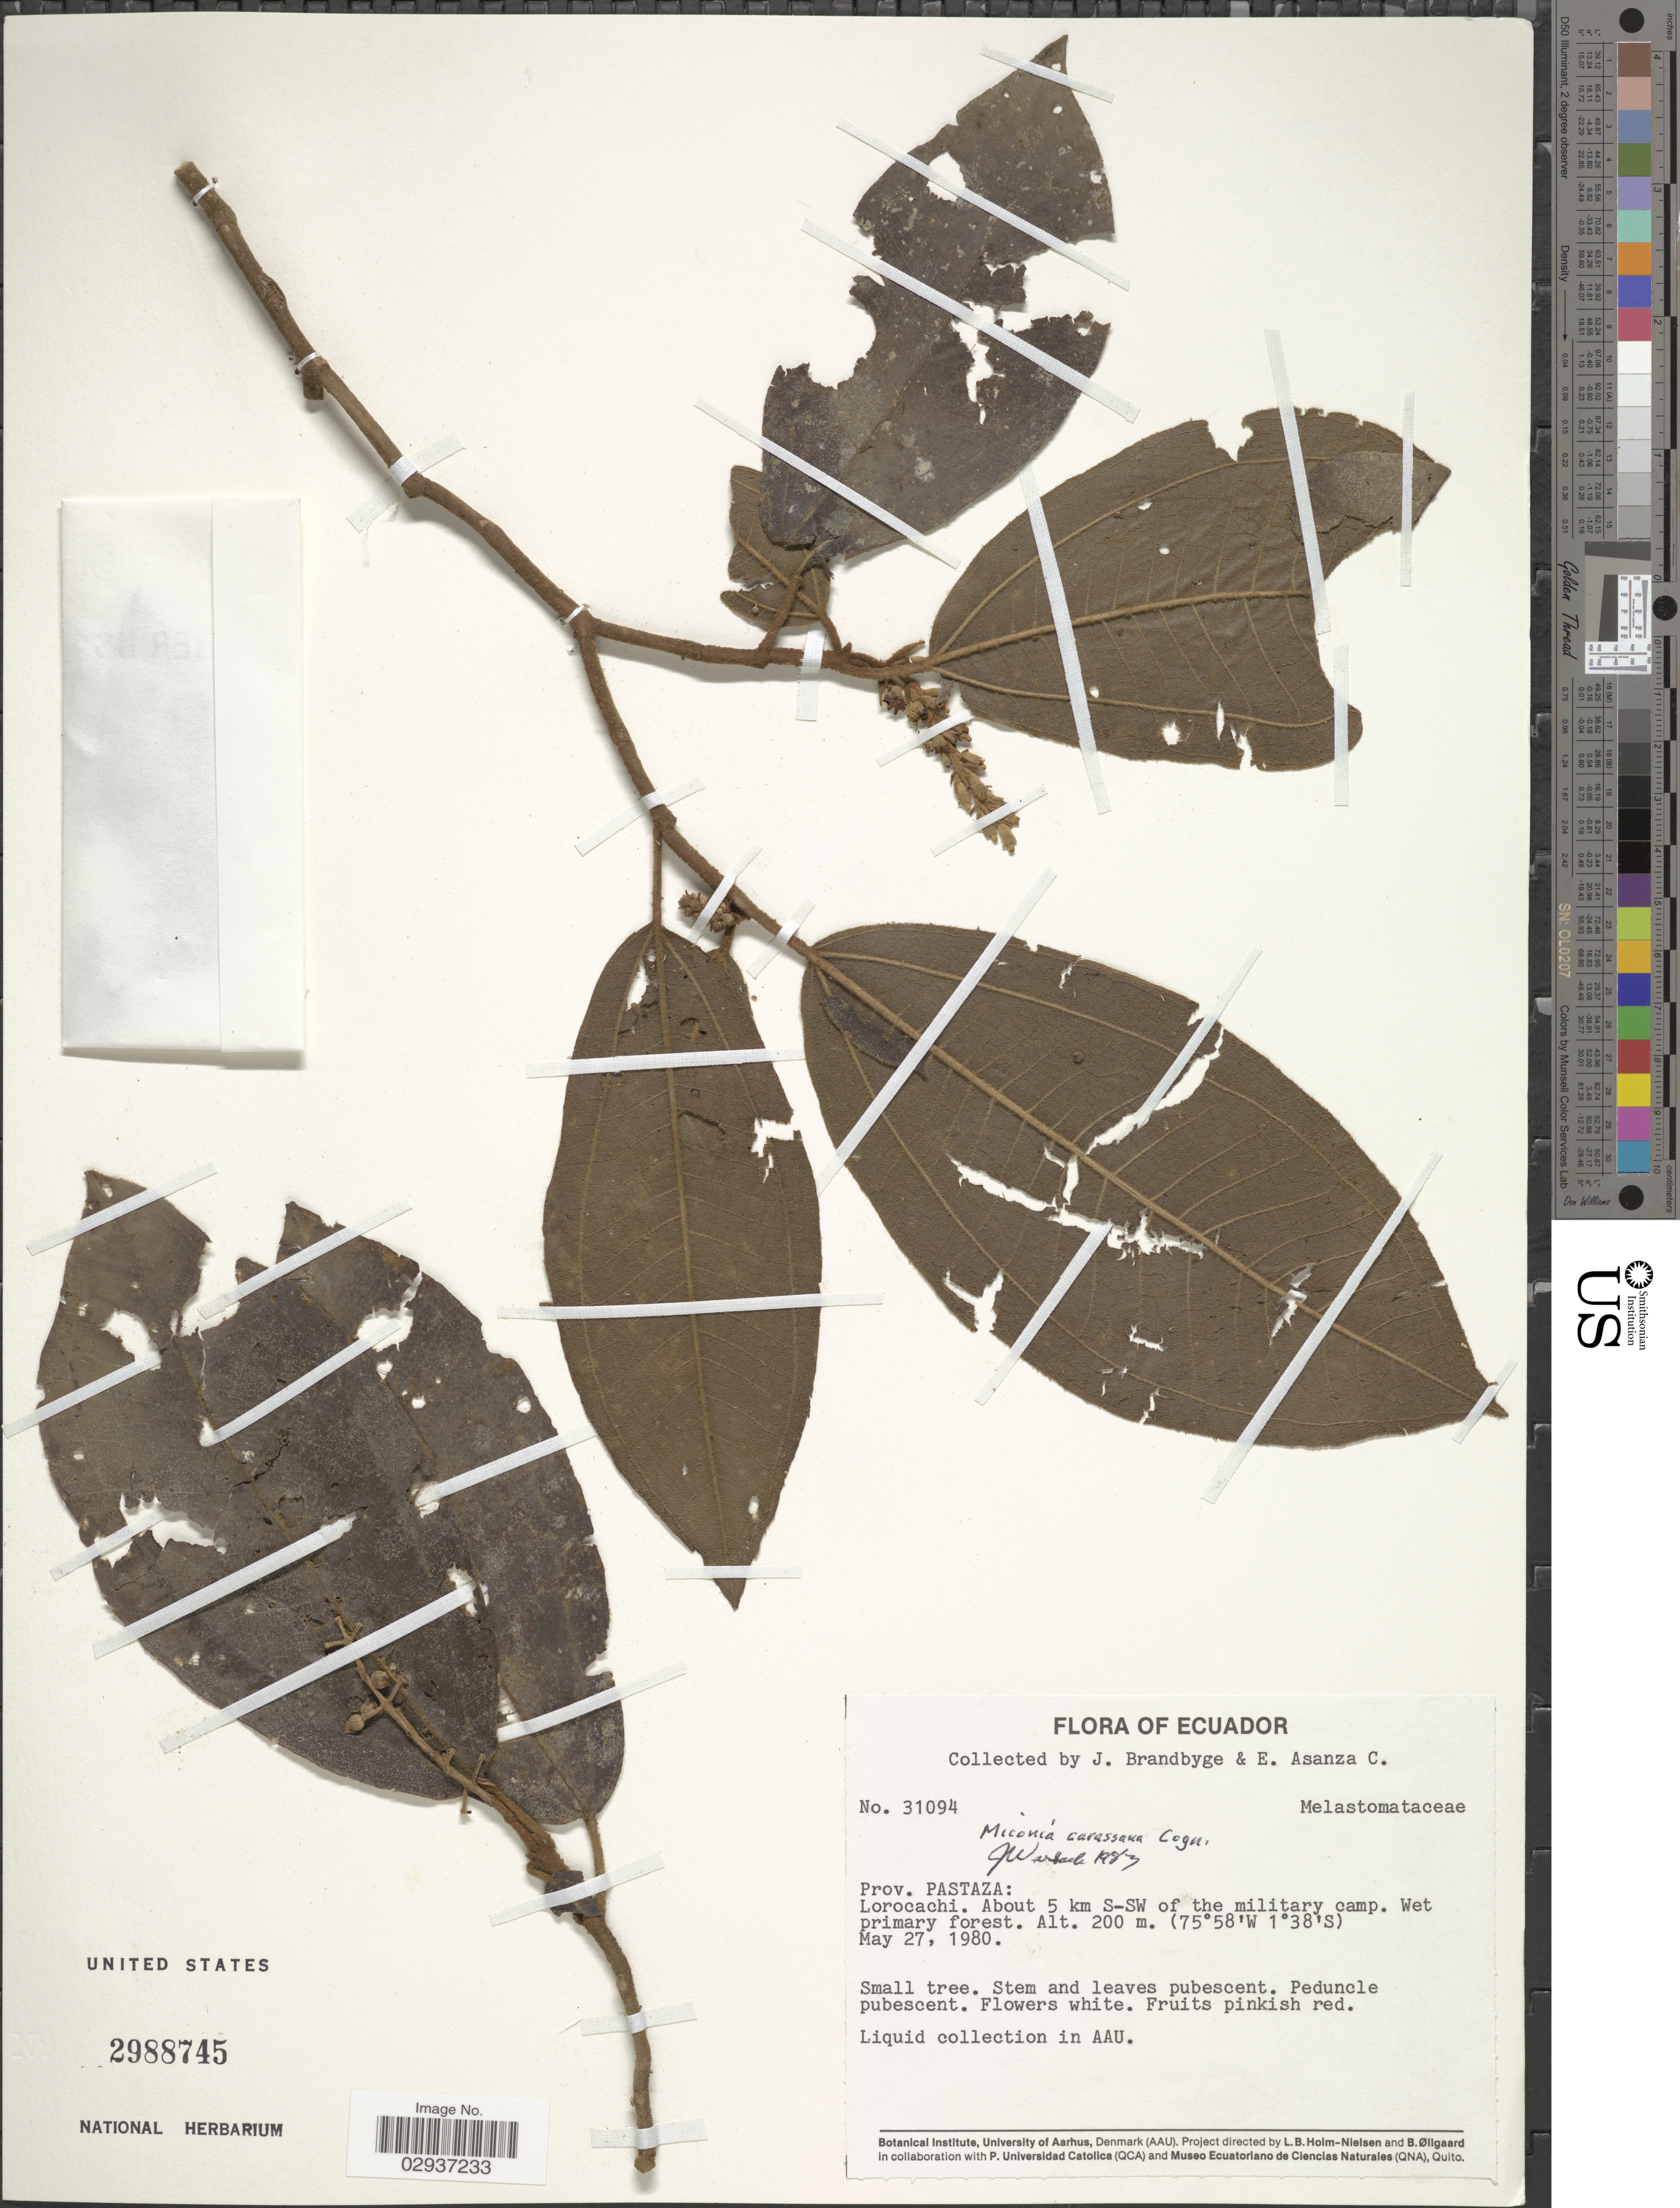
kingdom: Plantae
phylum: Tracheophyta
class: Magnoliopsida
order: Myrtales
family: Melastomataceae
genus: Miconia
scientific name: Miconia carassana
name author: Cogn.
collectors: J. Brandbyge & E. Asanza C.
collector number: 31094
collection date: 1980-05-27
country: Ecuador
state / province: Pastaza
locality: Prov. Pastaza: Lorocachi. About 5 km S-SW of the military camp.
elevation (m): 200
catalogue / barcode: US 2988745